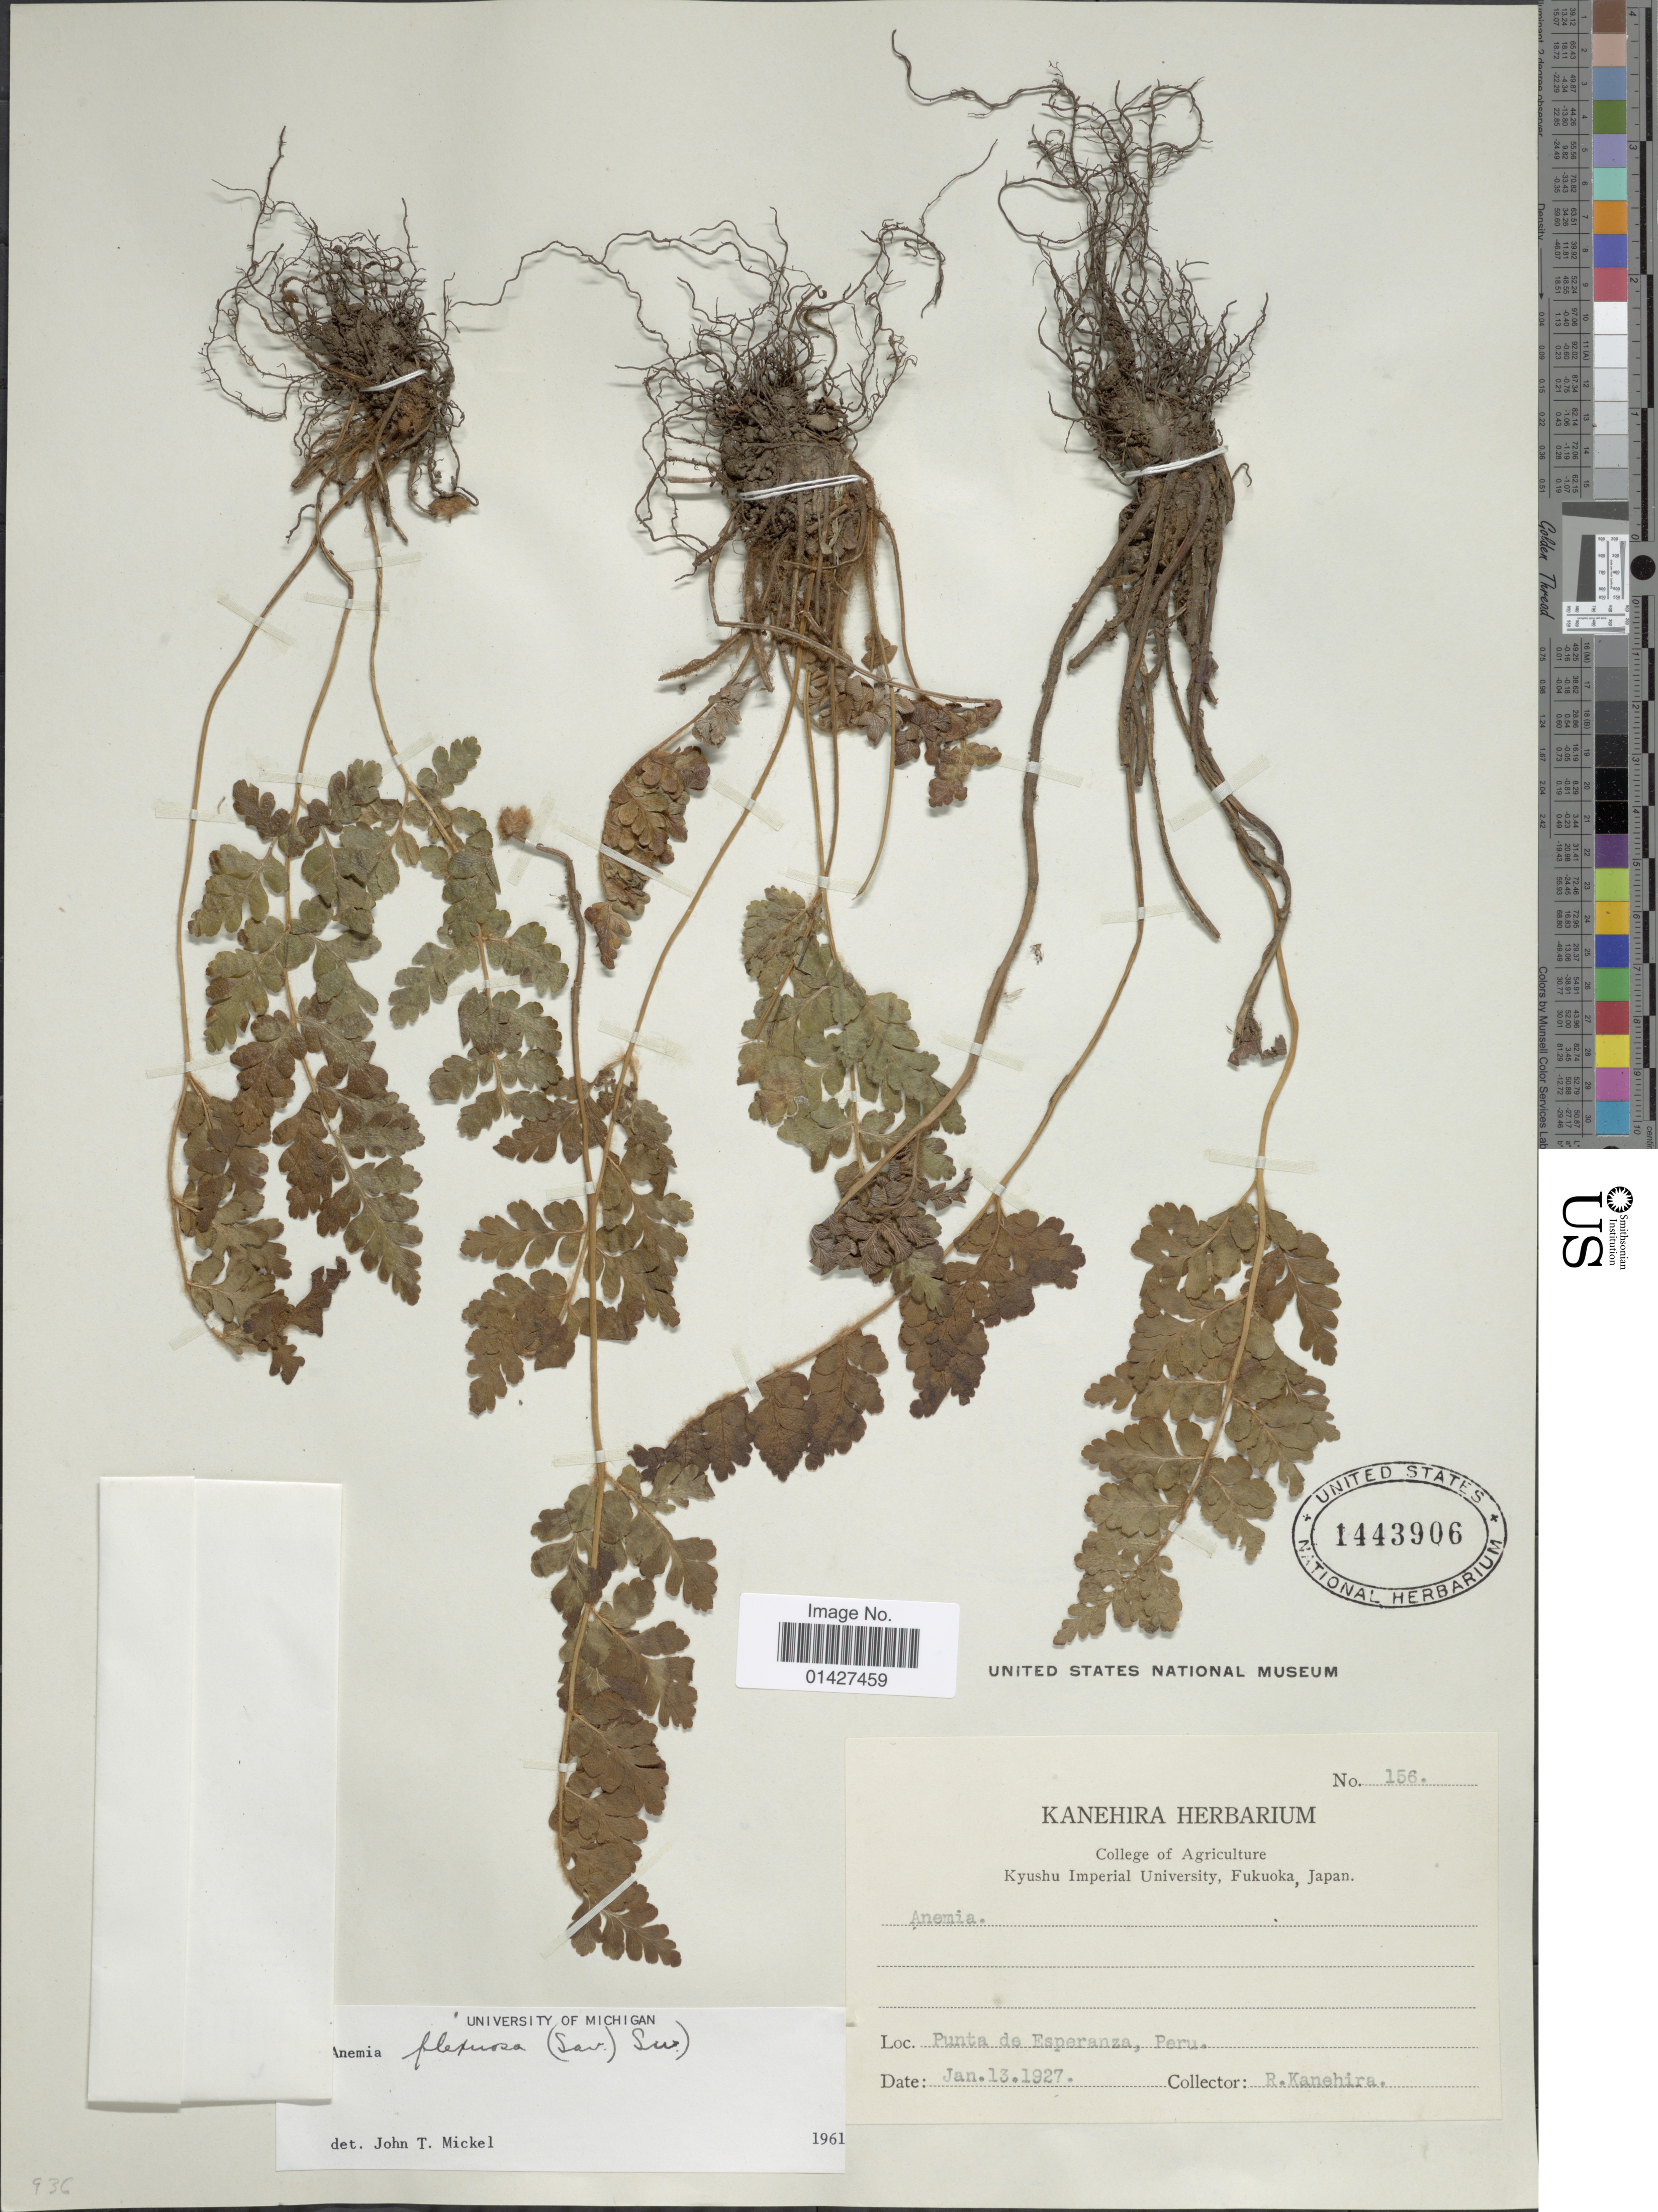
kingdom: Plantae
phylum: Tracheophyta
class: Polypodiopsida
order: Schizaeales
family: Anemiaceae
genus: Anemia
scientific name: Anemia flexuosa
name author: (Savigny) Sw.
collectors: R. Kanehira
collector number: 156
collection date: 1927-01-13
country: Peru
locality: Punta de Esperanza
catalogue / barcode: US 1443906